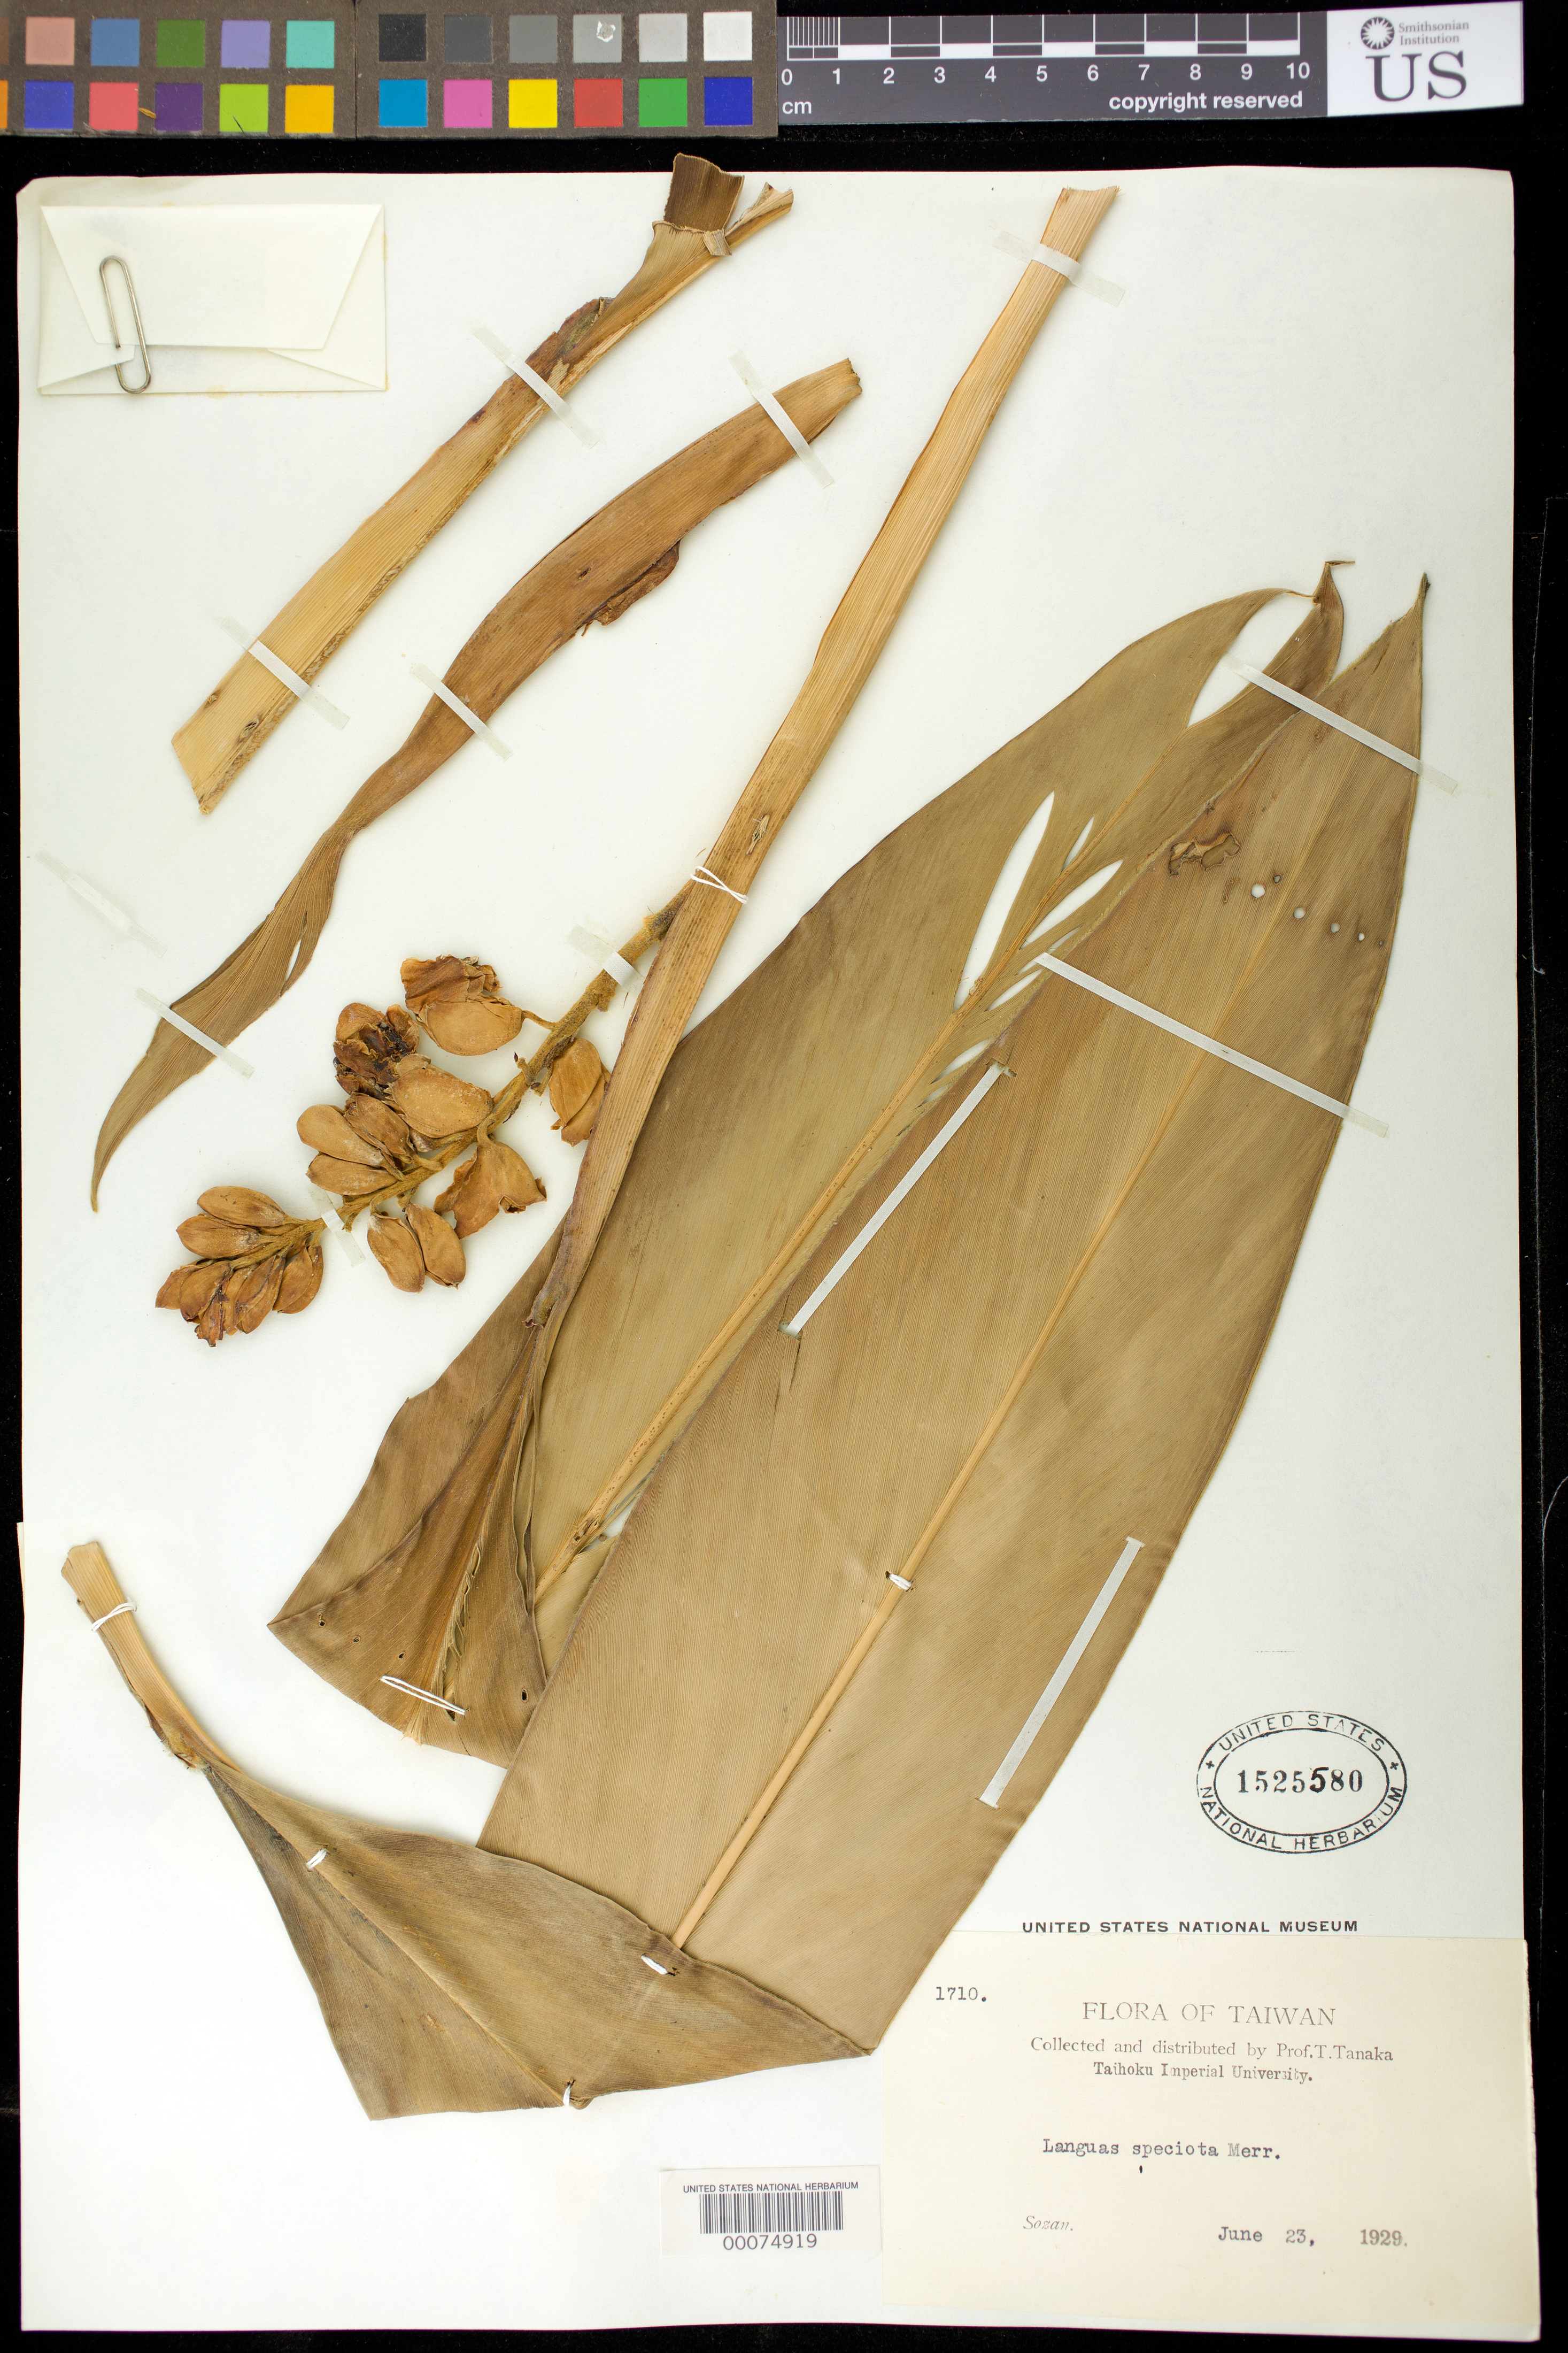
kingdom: Plantae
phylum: Tracheophyta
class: Liliopsida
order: Zingiberales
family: Zingiberaceae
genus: Alpinia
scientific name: Alpinia zerumbet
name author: (Pers.) B.L. Burtt & R.M. Sm.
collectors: T. Tanaka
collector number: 1710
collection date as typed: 23 Jun 1929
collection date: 1929-06-23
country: Taiwan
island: Taiwan [Formosa]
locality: Sozan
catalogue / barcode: US 1525580